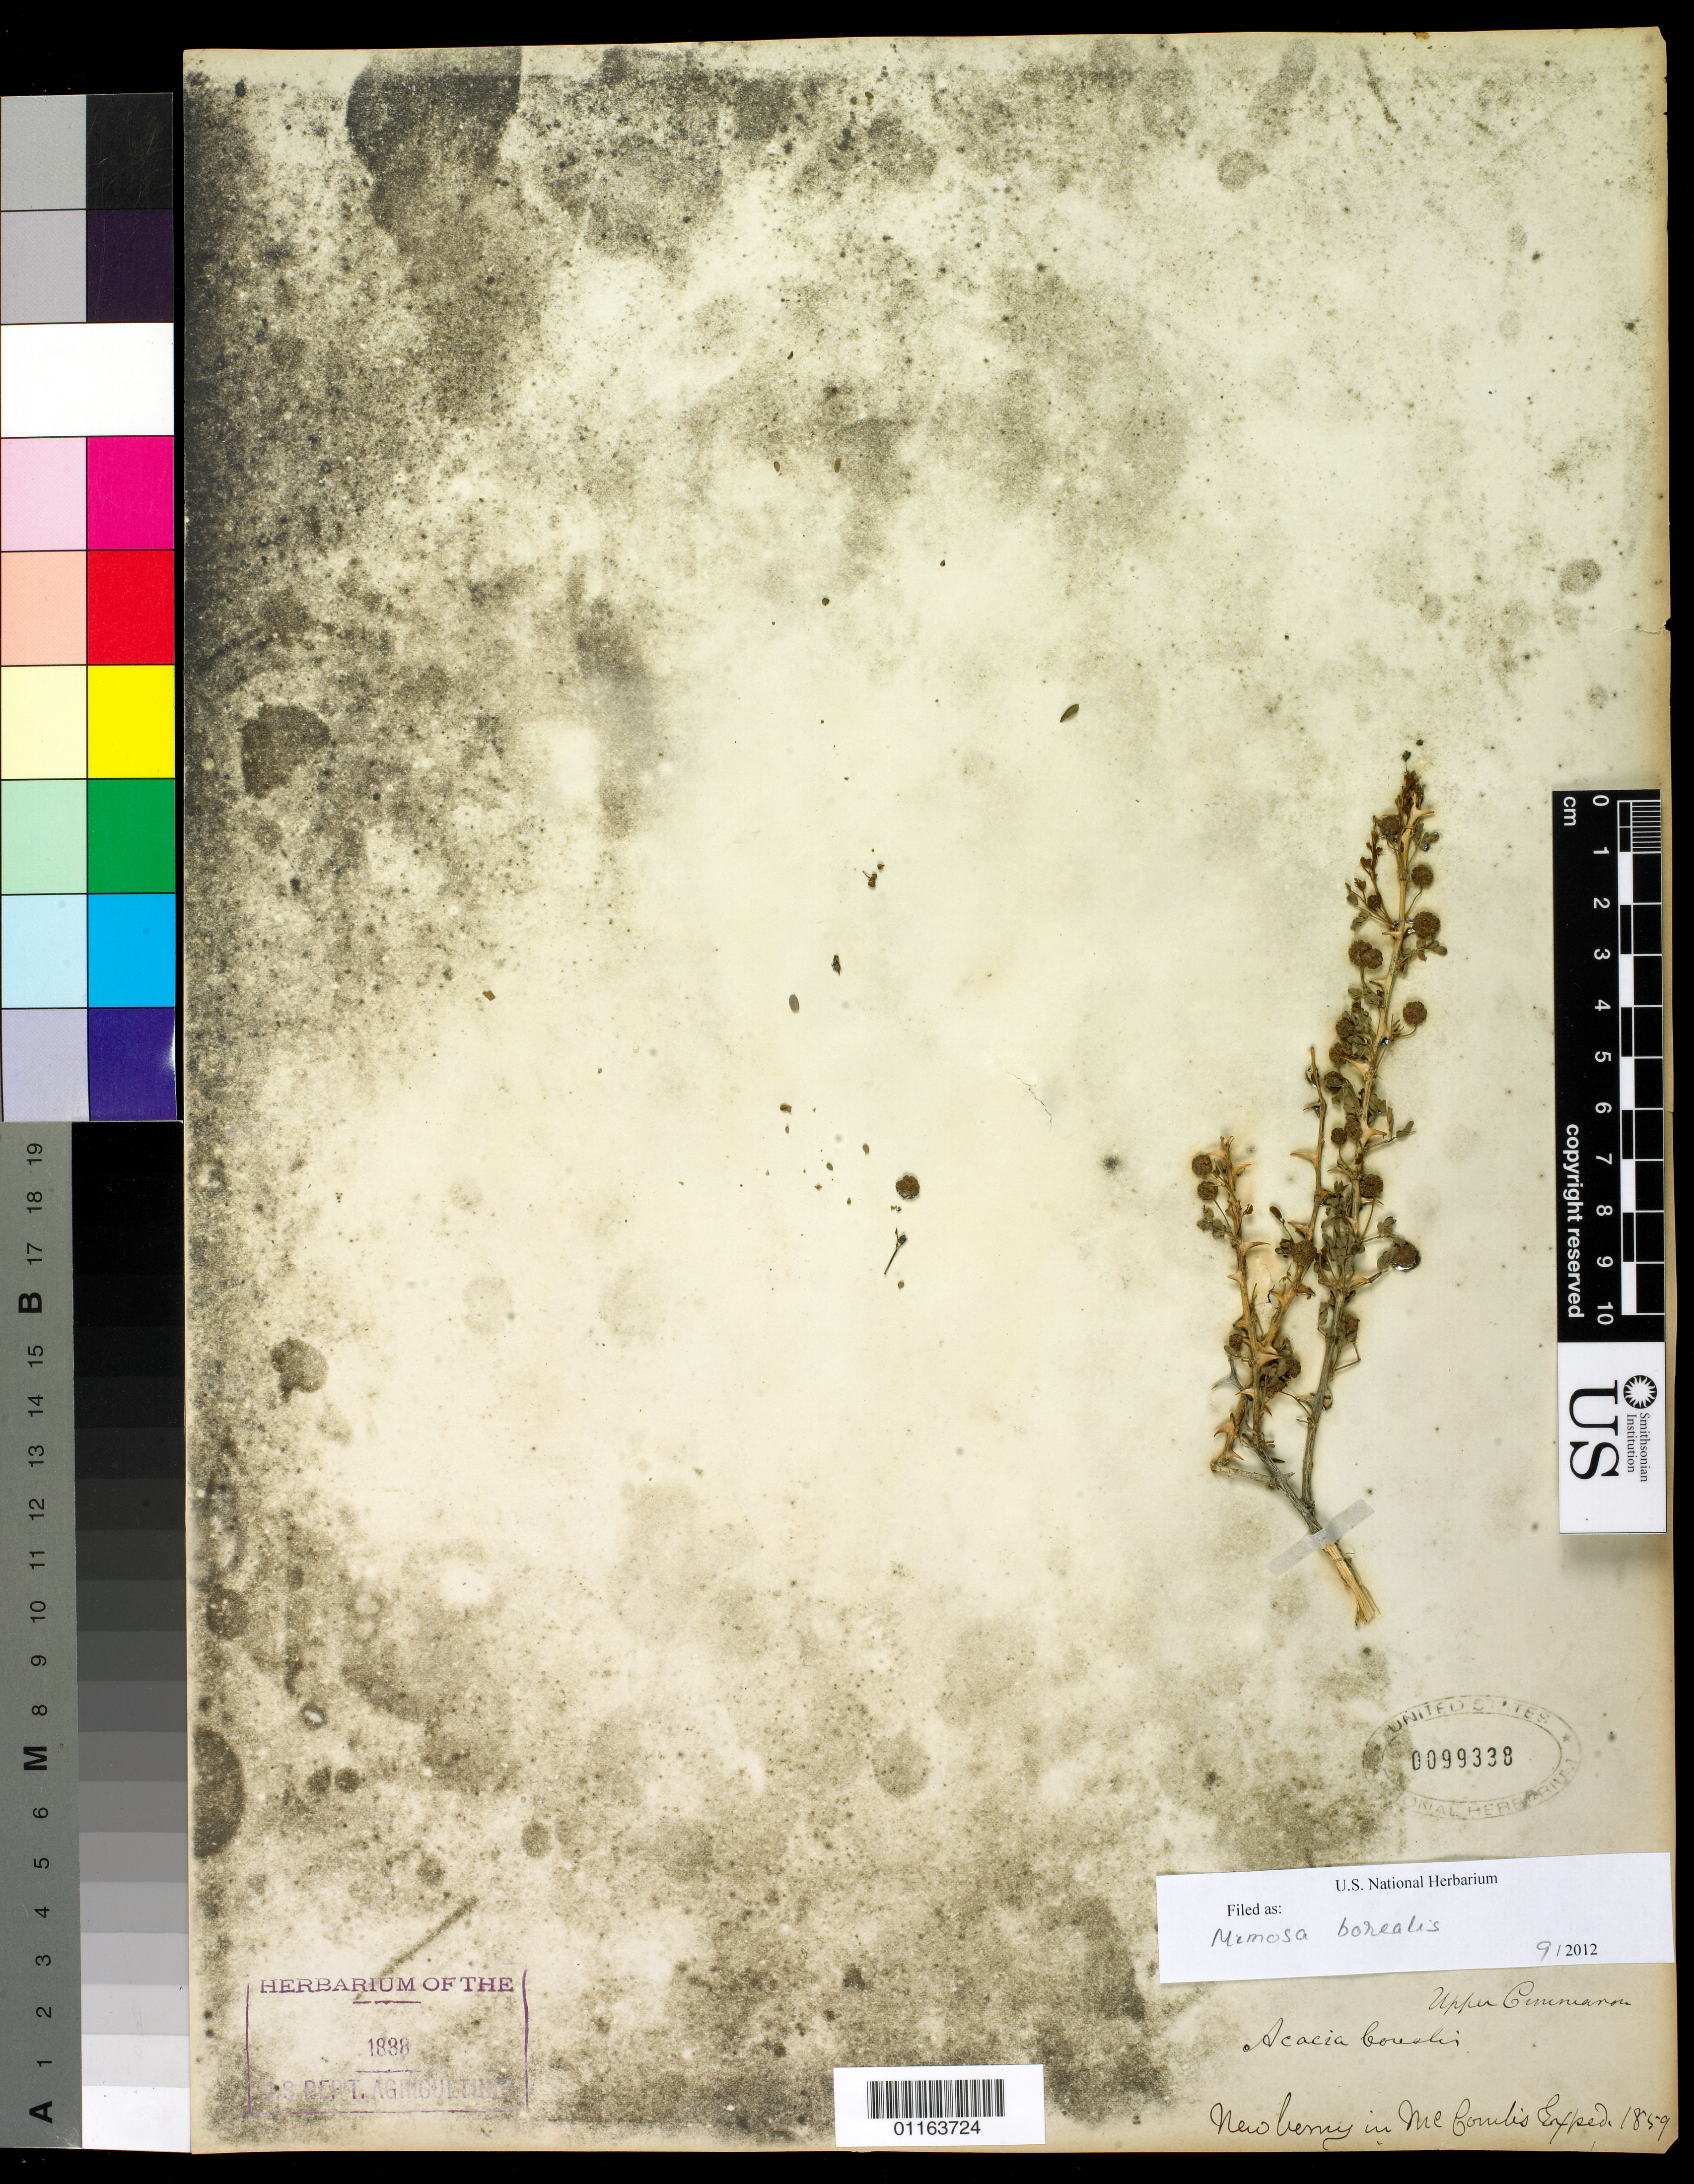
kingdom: Plantae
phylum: Tracheophyta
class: Magnoliopsida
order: Fabales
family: Fabaceae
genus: Mimosa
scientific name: Mimosa borealis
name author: A. Gray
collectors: Newberry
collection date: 1859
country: United States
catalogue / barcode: US 99338